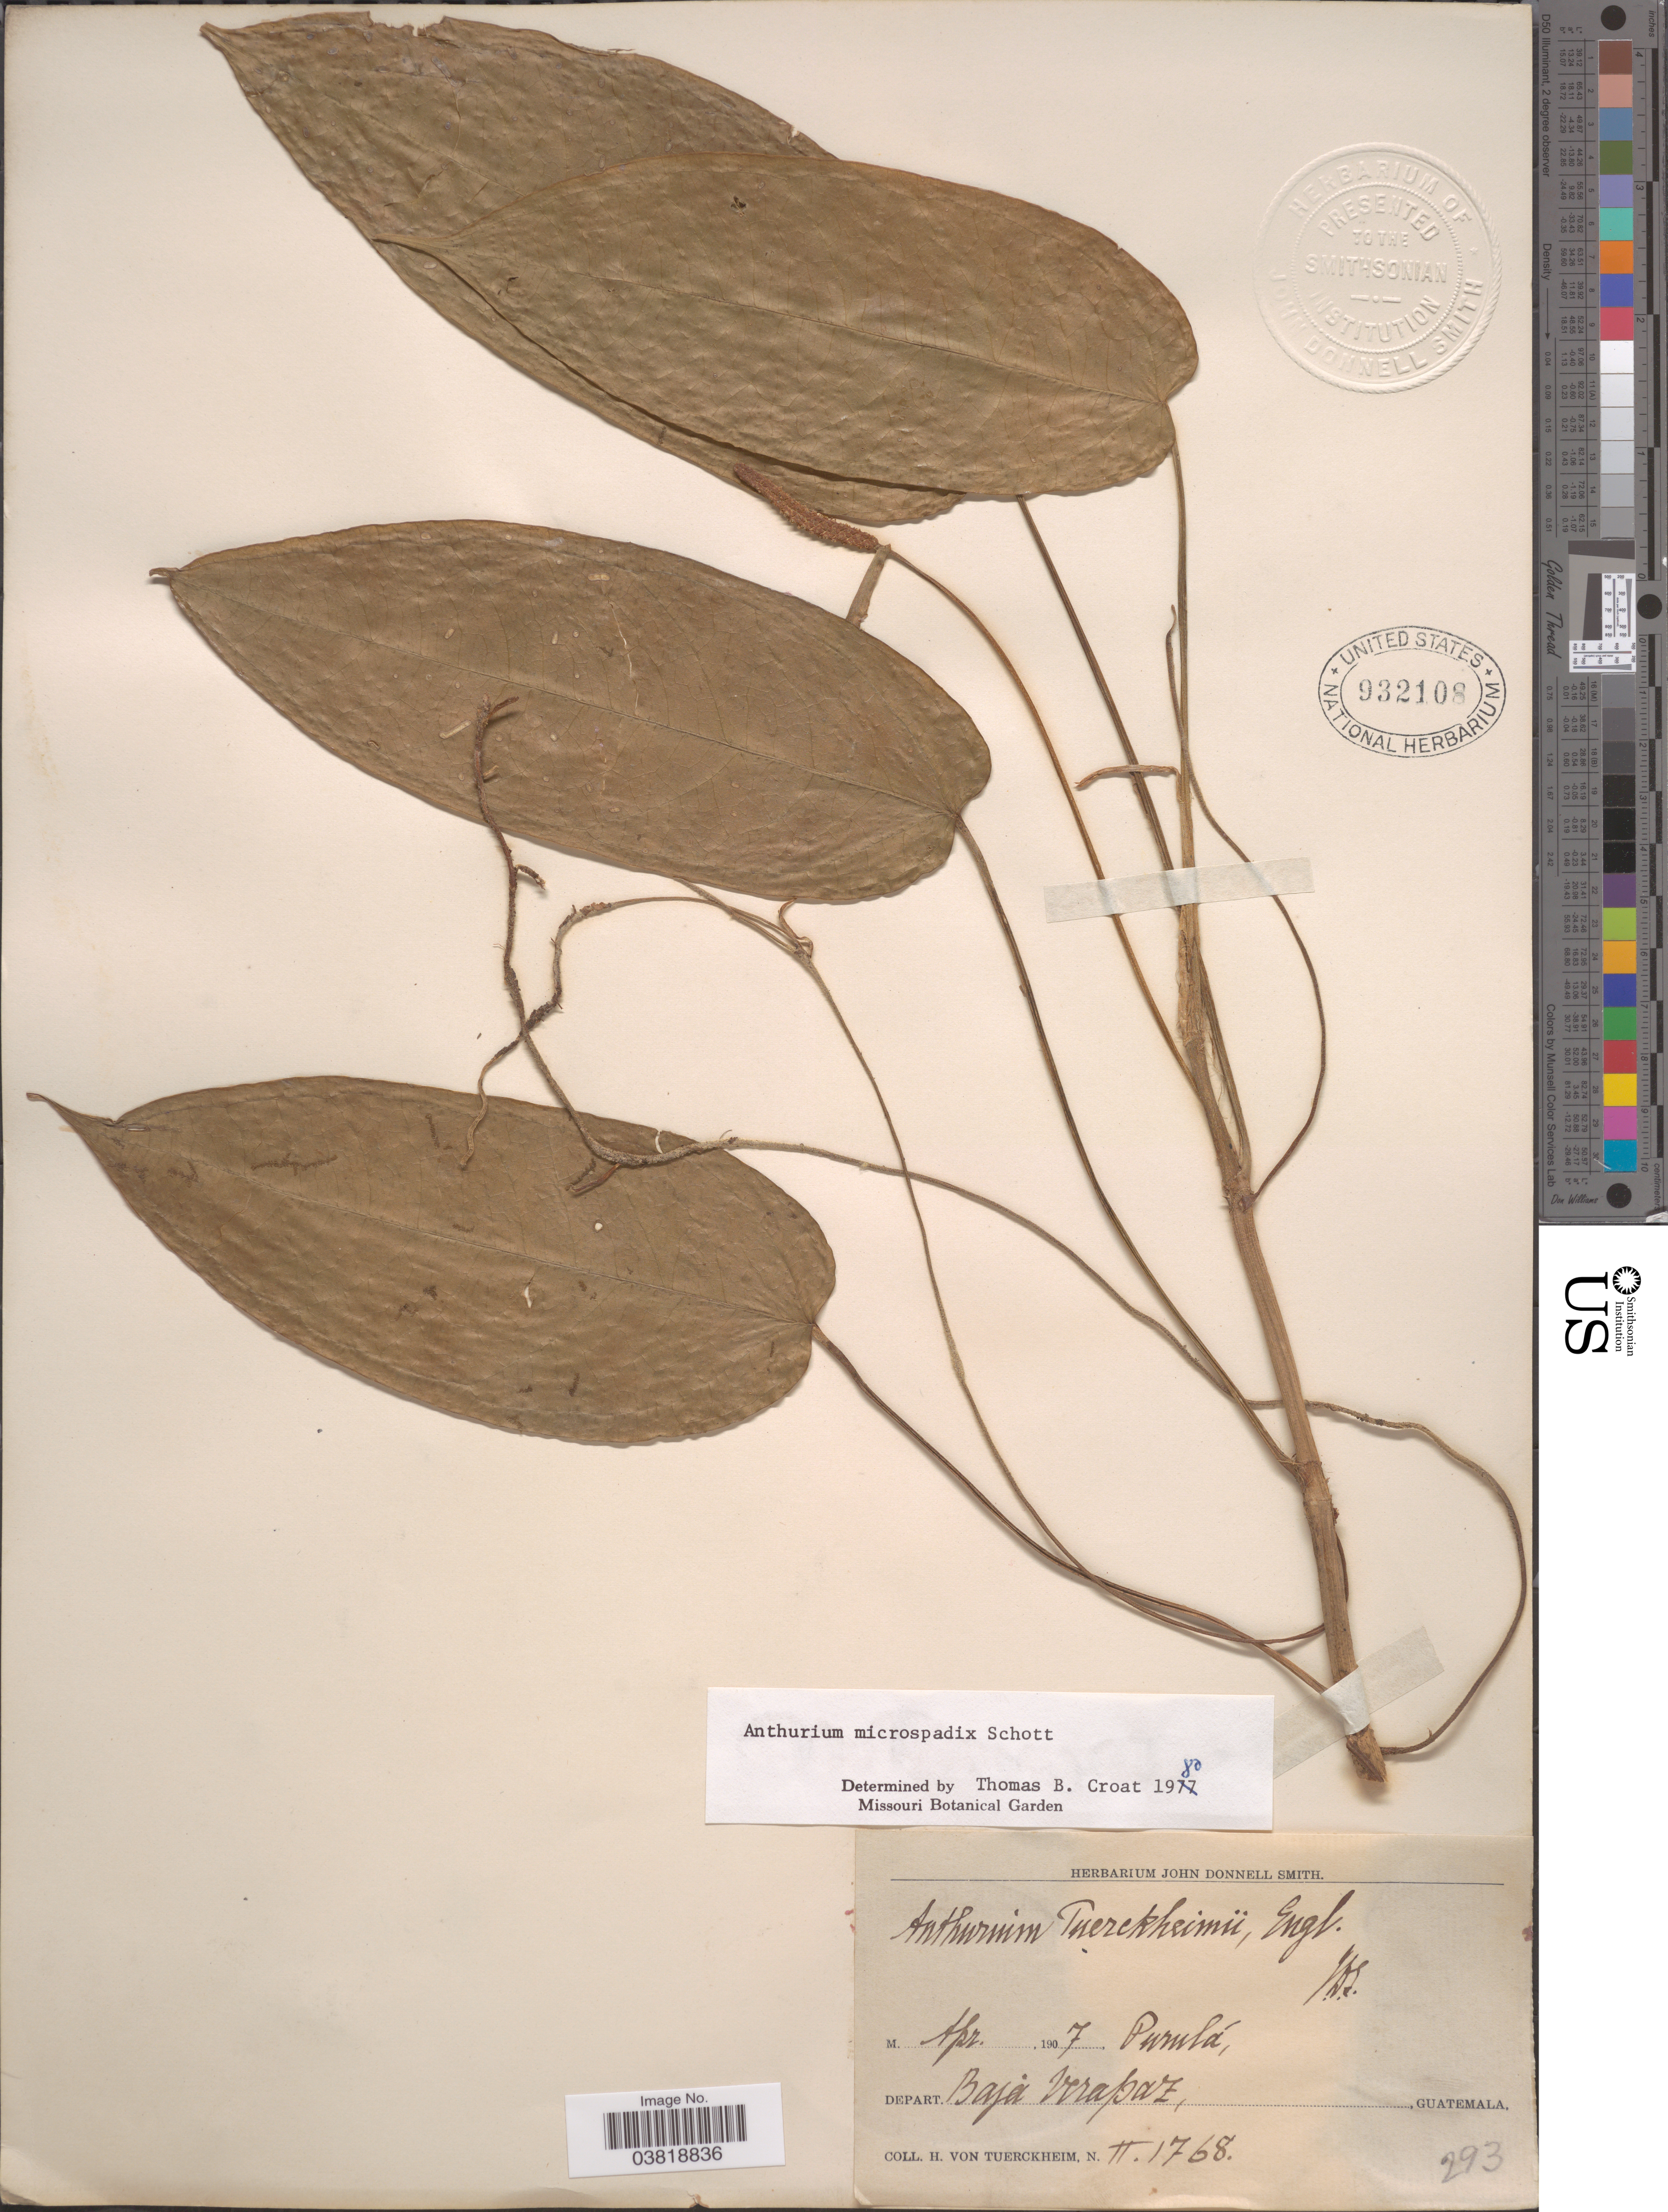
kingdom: Plantae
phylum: Tracheophyta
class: Liliopsida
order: Alismatales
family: Araceae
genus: Anthurium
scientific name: Anthurium microspadix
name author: Schott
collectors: H. von Türckheim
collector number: II1768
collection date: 1907-04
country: Guatemala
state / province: Baja Verapaz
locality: Purulá, Depart. Baja Verapaz.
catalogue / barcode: US 932108